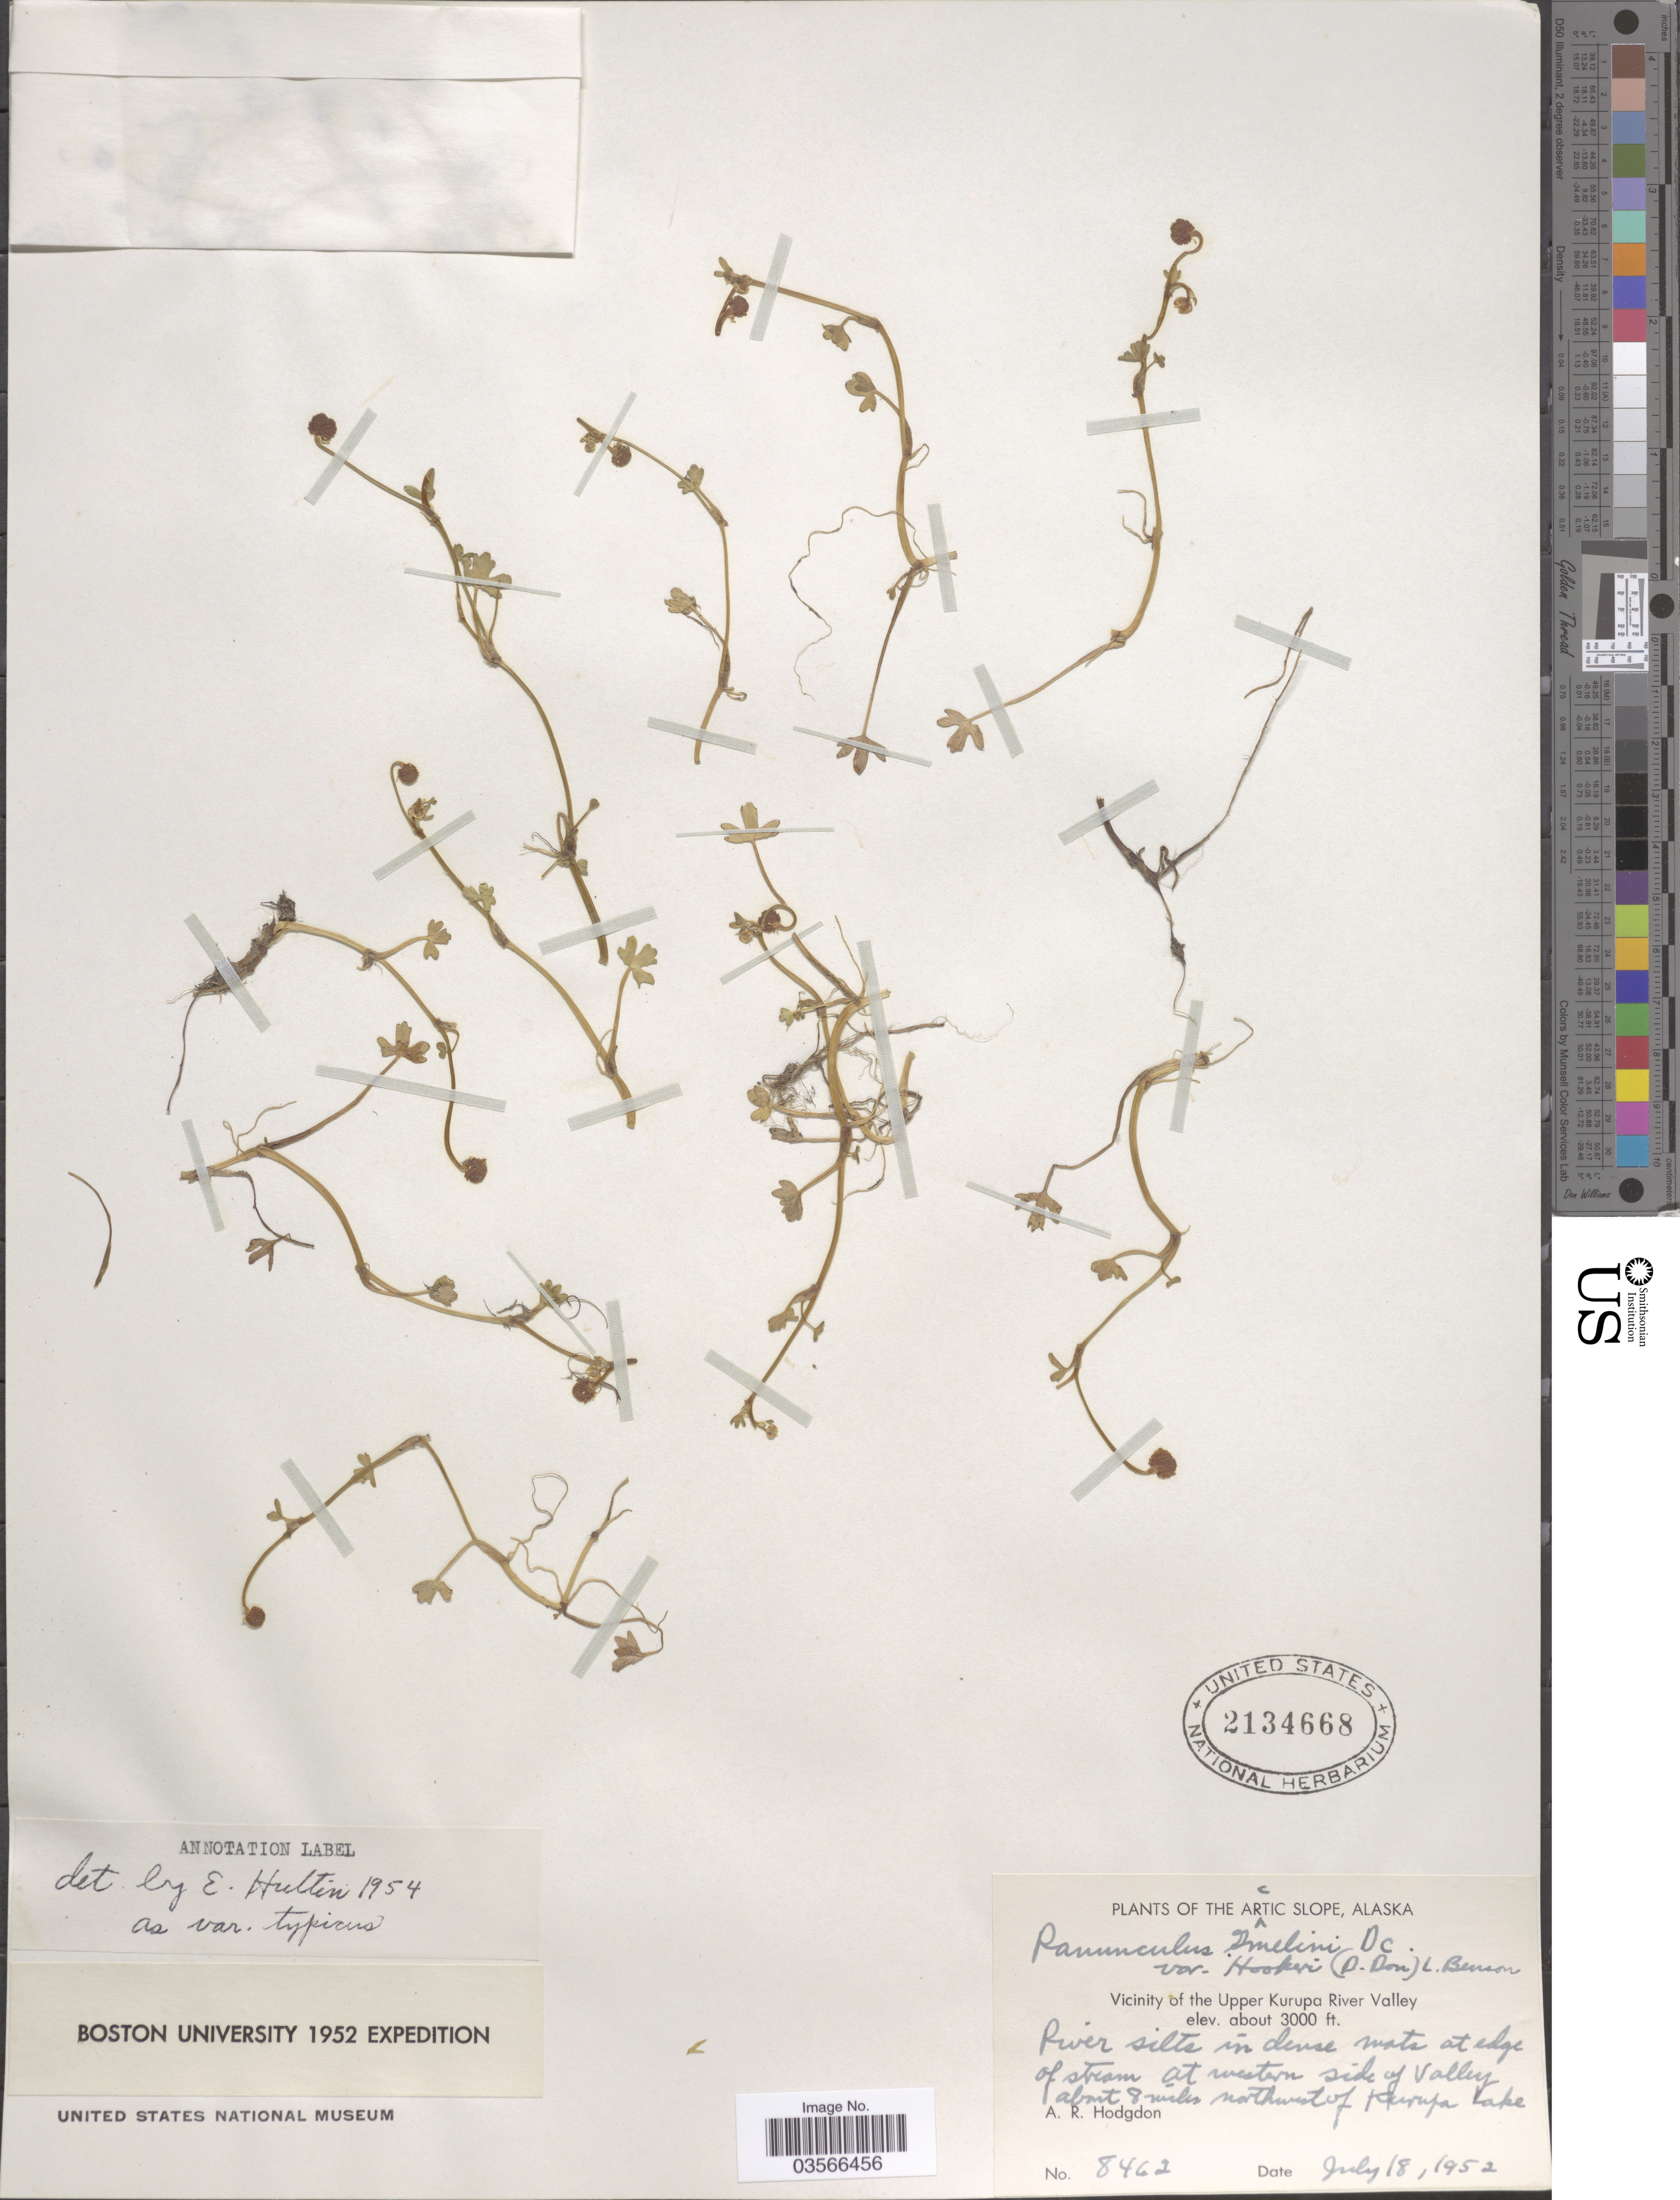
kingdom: Plantae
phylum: Tracheophyta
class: Magnoliopsida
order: Ranunculales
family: Ranunculaceae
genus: Ranunculus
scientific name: Ranunculus gmelinii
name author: DC.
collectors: A. R. Hodgdon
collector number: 8462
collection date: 1952-07-18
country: United States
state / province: Alaska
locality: The Arctic Slope. Vicinity of the Upper Kurupa River Valley. River silts in dense mats at edge of stream at western side of valley about 8 miles northwest of Kurupa Lake.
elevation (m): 914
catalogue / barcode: US 2134668